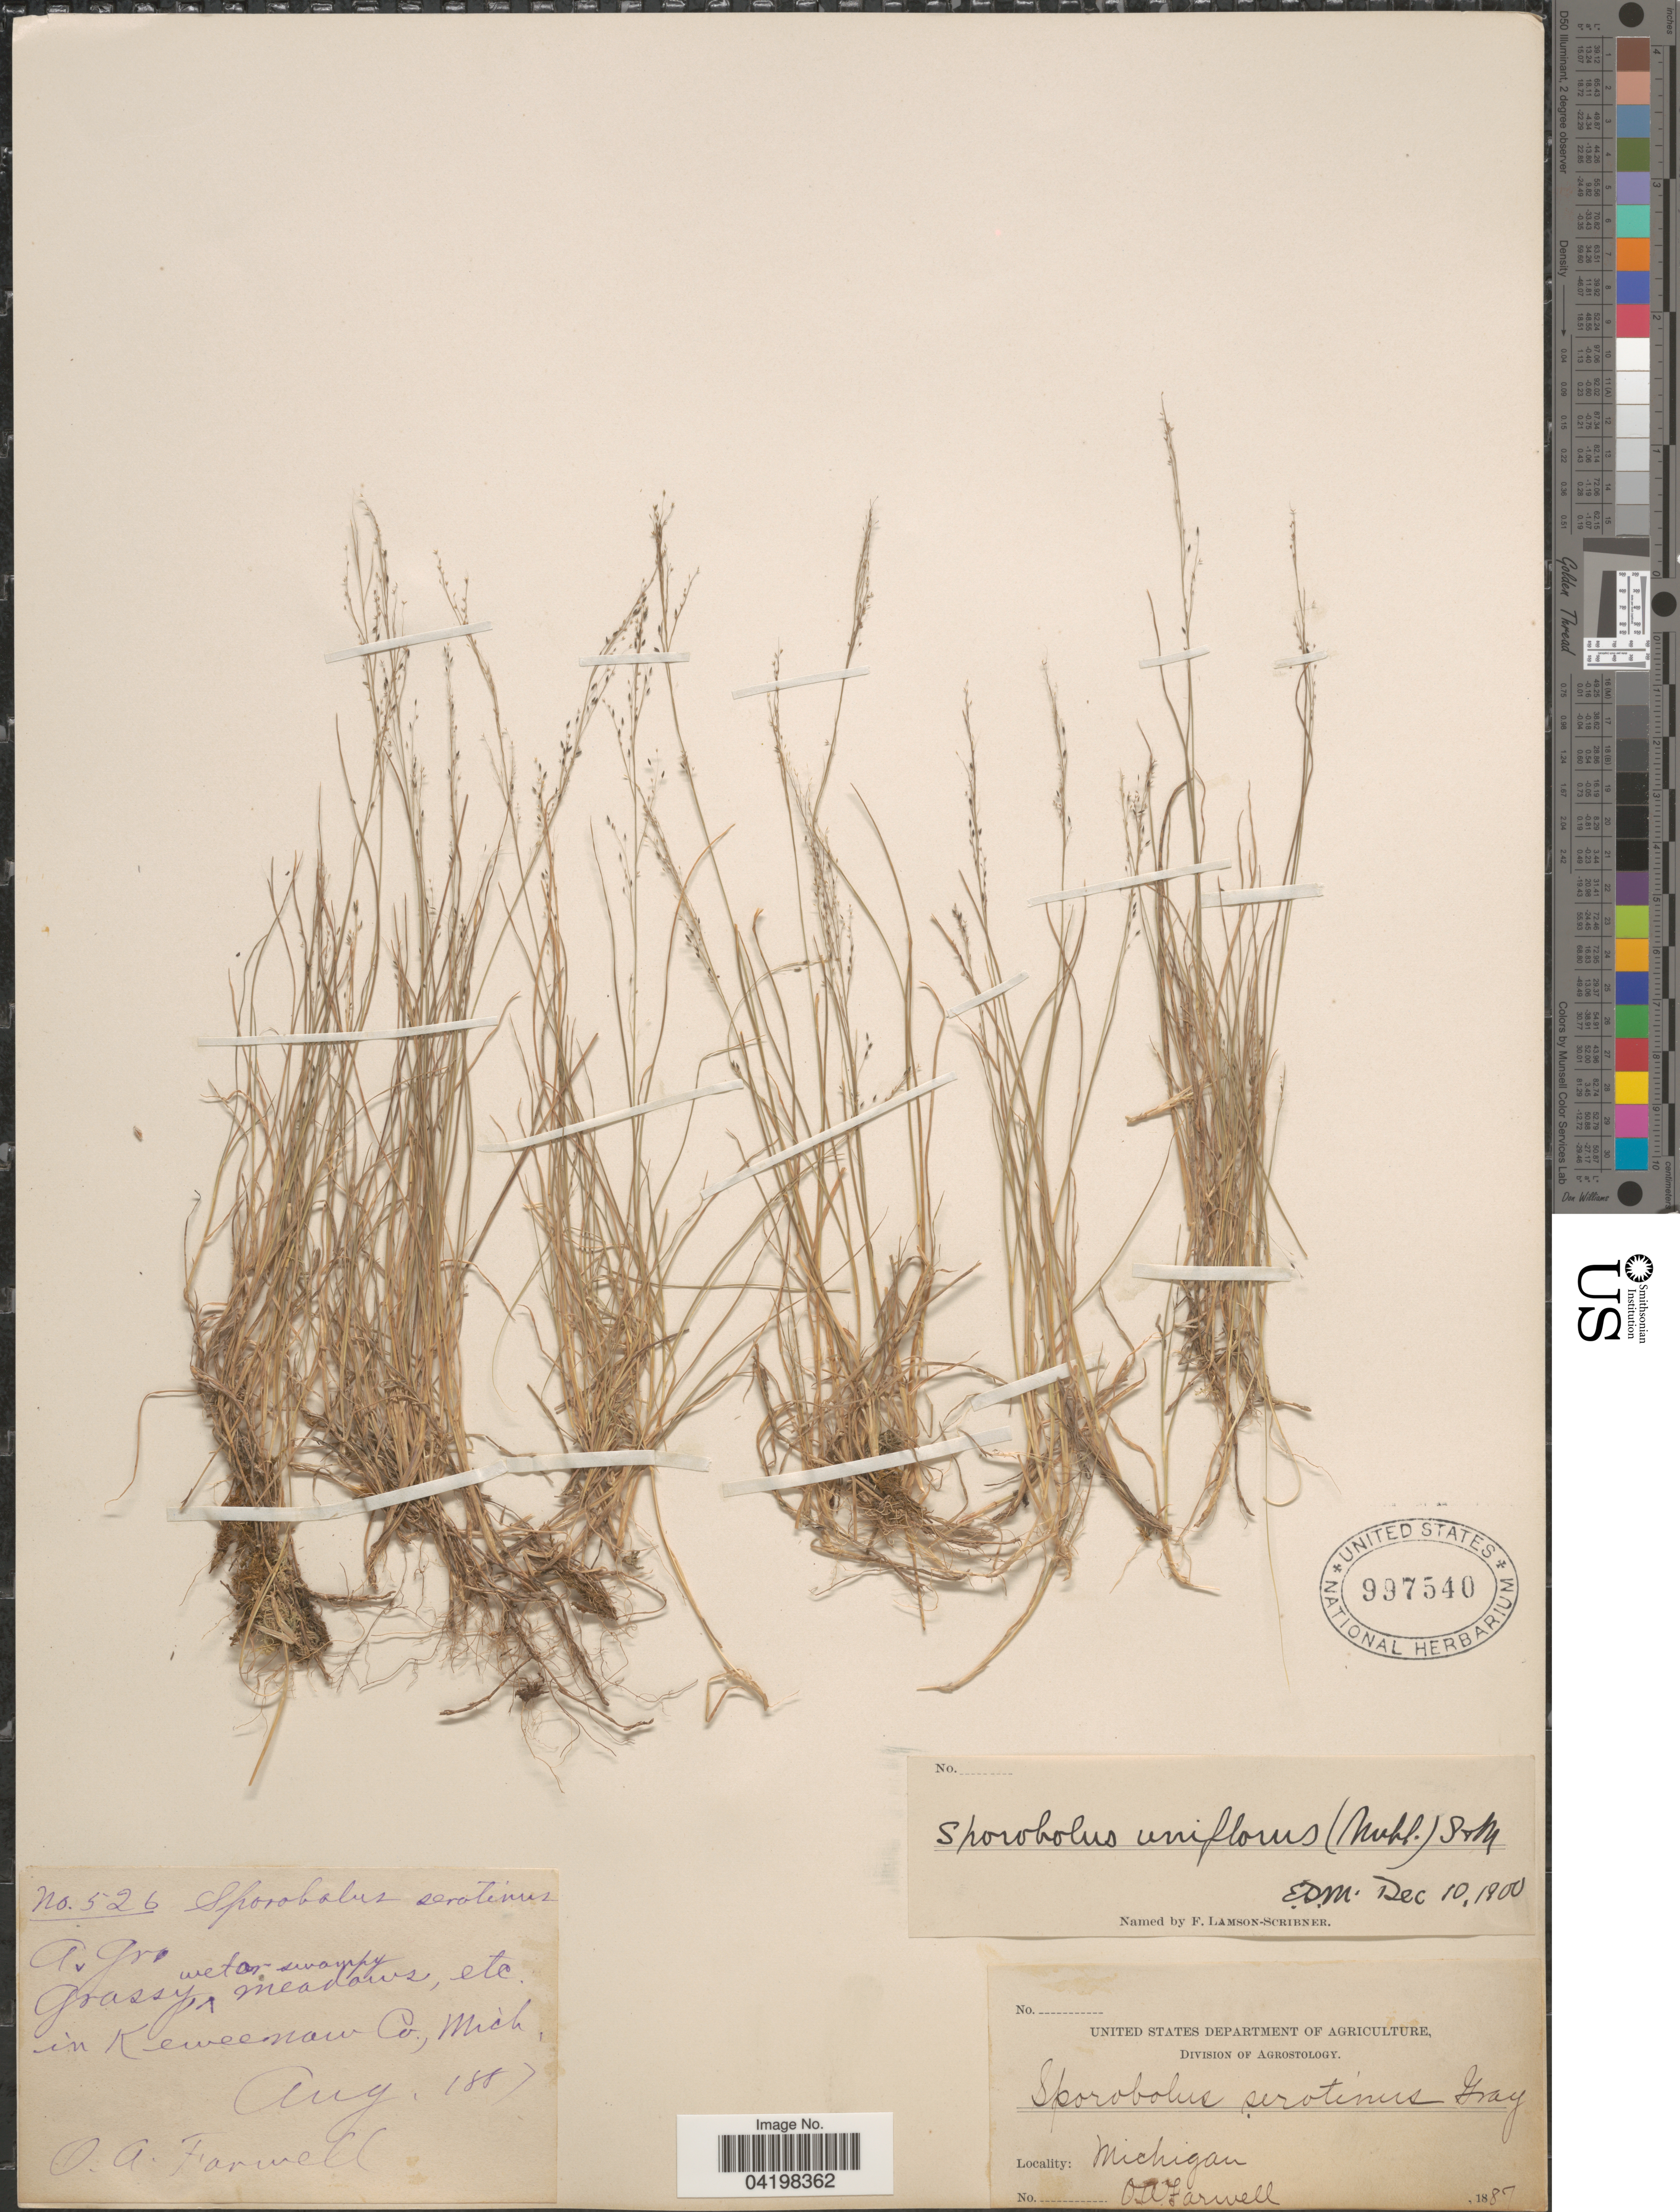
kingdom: Plantae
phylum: Tracheophyta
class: Liliopsida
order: Poales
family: Poaceae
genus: Muhlenbergia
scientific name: Muhlenbergia uniflora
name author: (Muhl.) Fernald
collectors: O. Farwell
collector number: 526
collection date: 1887-08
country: United States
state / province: Michigan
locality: In Keweenaw Co.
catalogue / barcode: US 997540